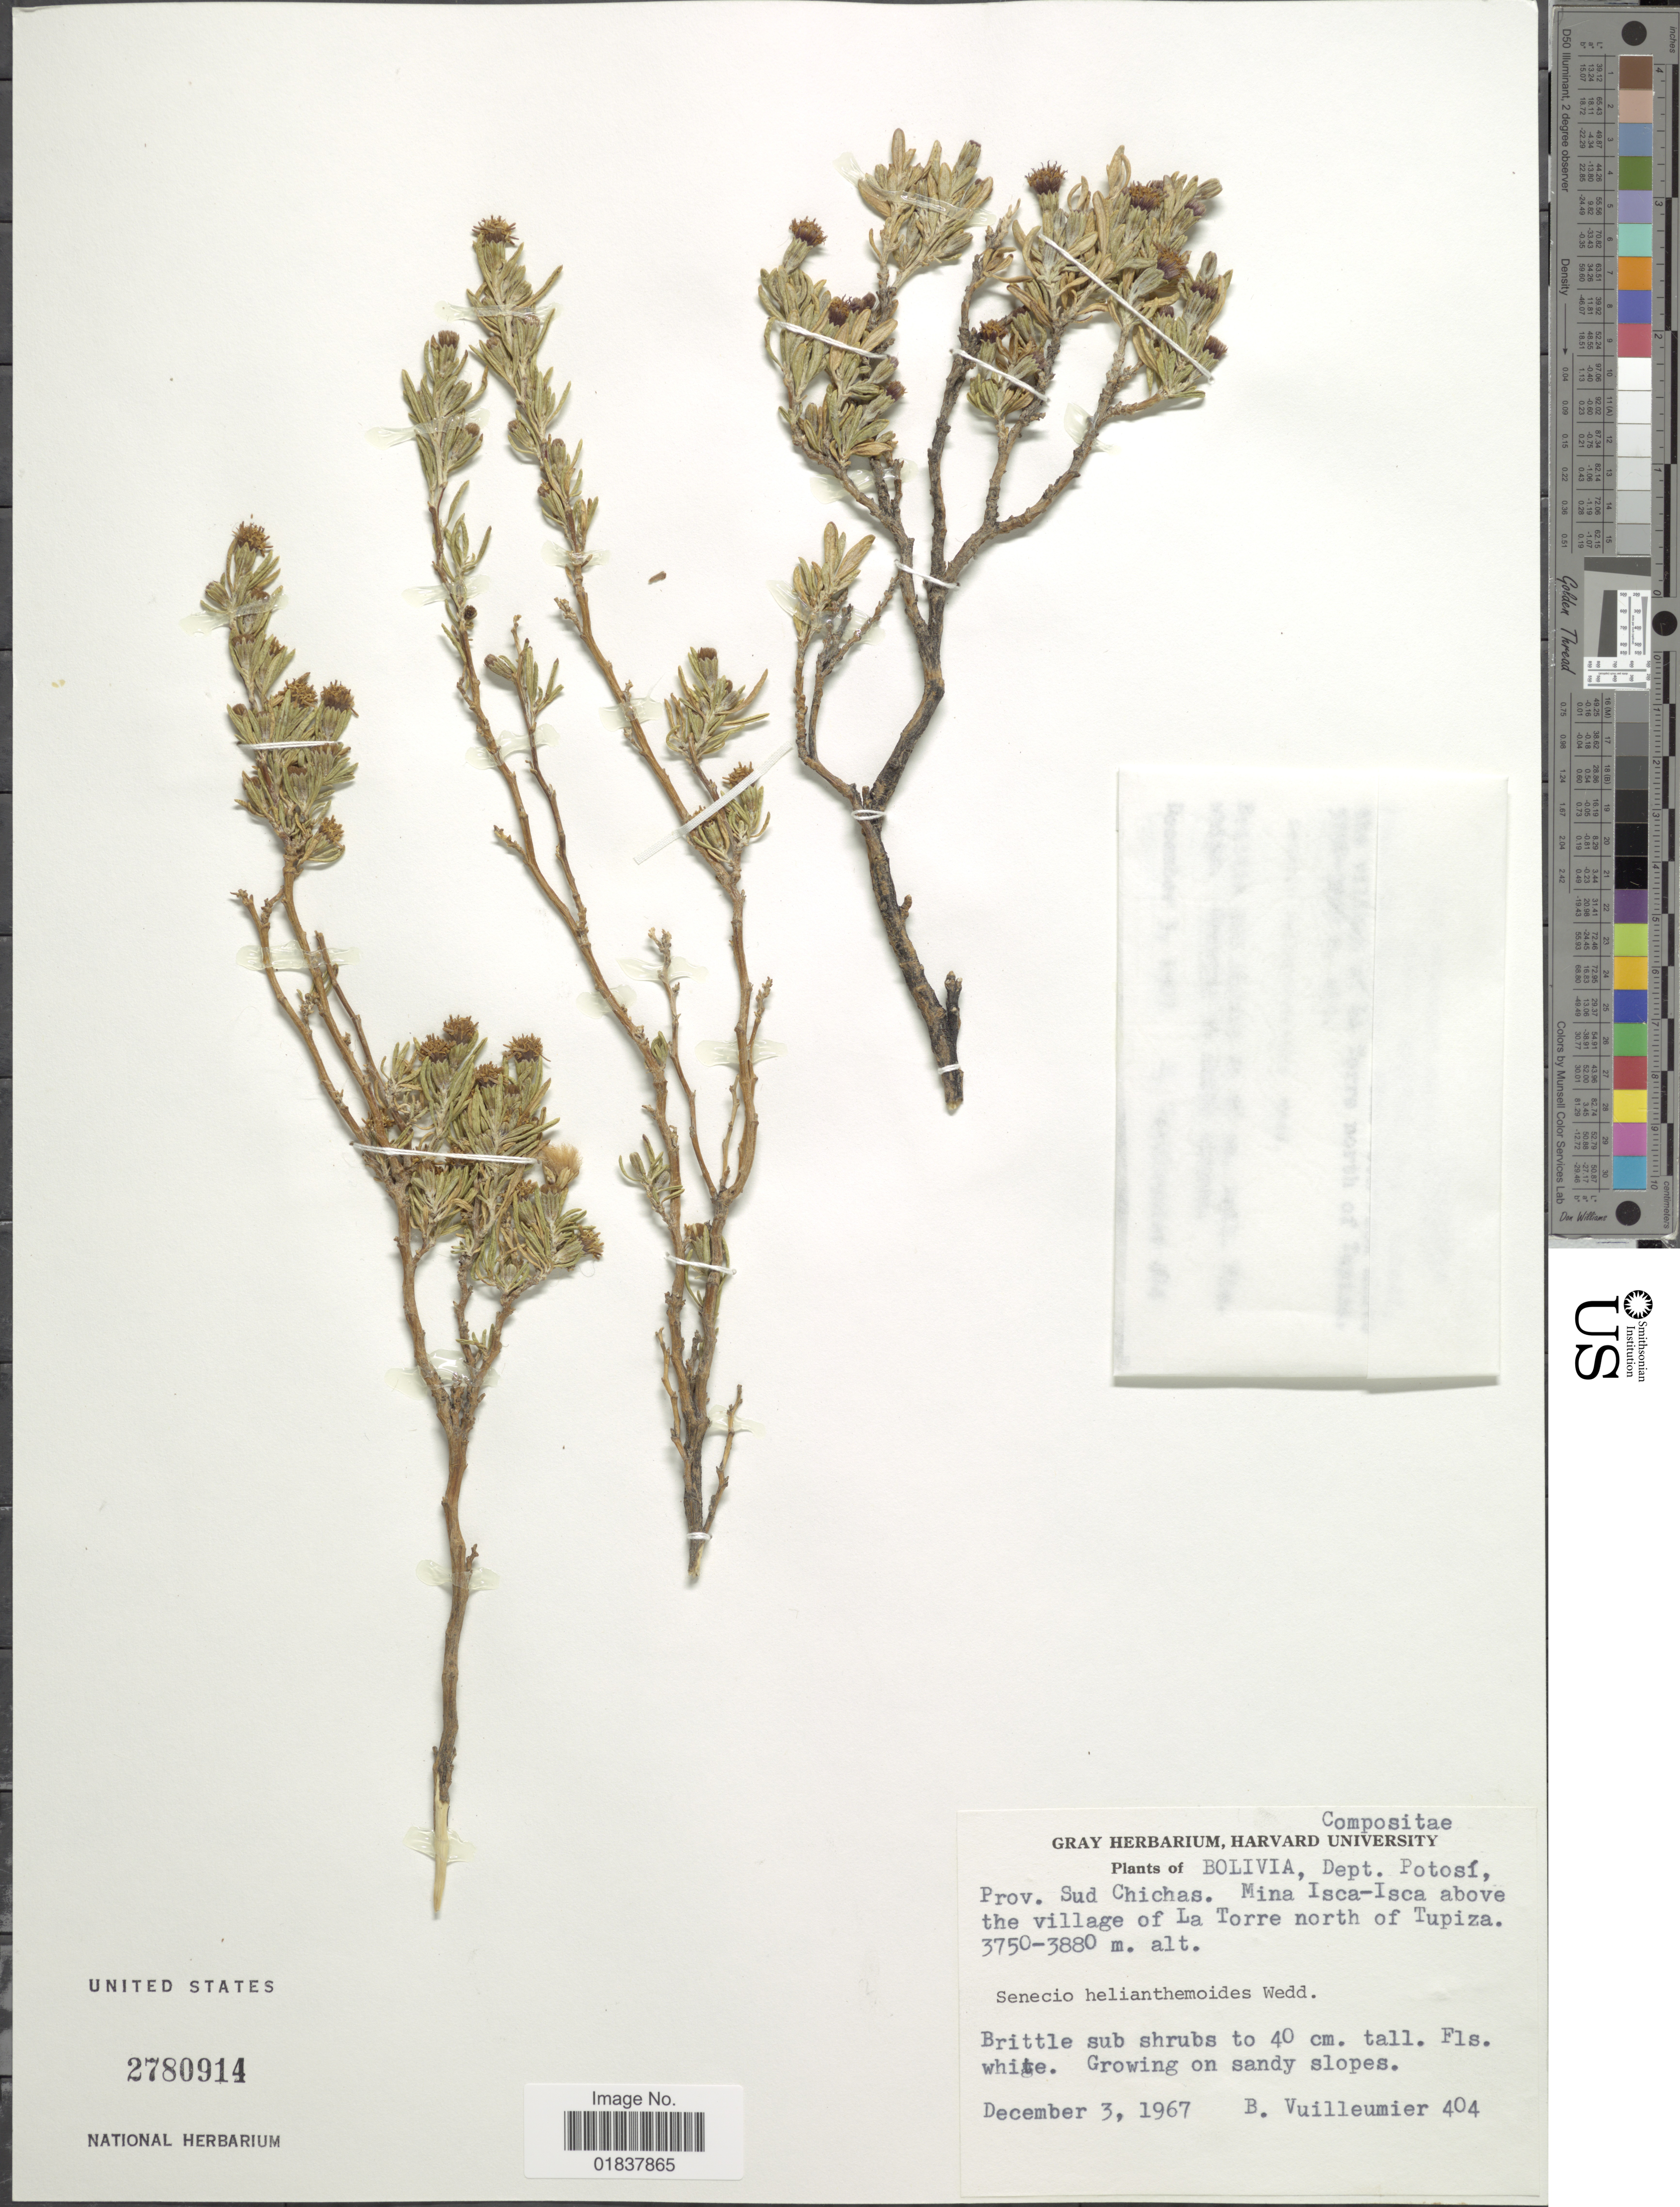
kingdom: Plantae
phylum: Tracheophyta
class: Magnoliopsida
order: Asterales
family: Asteraceae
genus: Senecio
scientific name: Senecio helianthemoides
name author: Wedd.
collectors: B. Vuilleumier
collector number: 404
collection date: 1967-12-03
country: Bolivia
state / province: Potosi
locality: Prov. Sud Chichas, Mina Isca-Isca above the village of La Torre north of Tupiza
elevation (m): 3750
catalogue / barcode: US 2780914